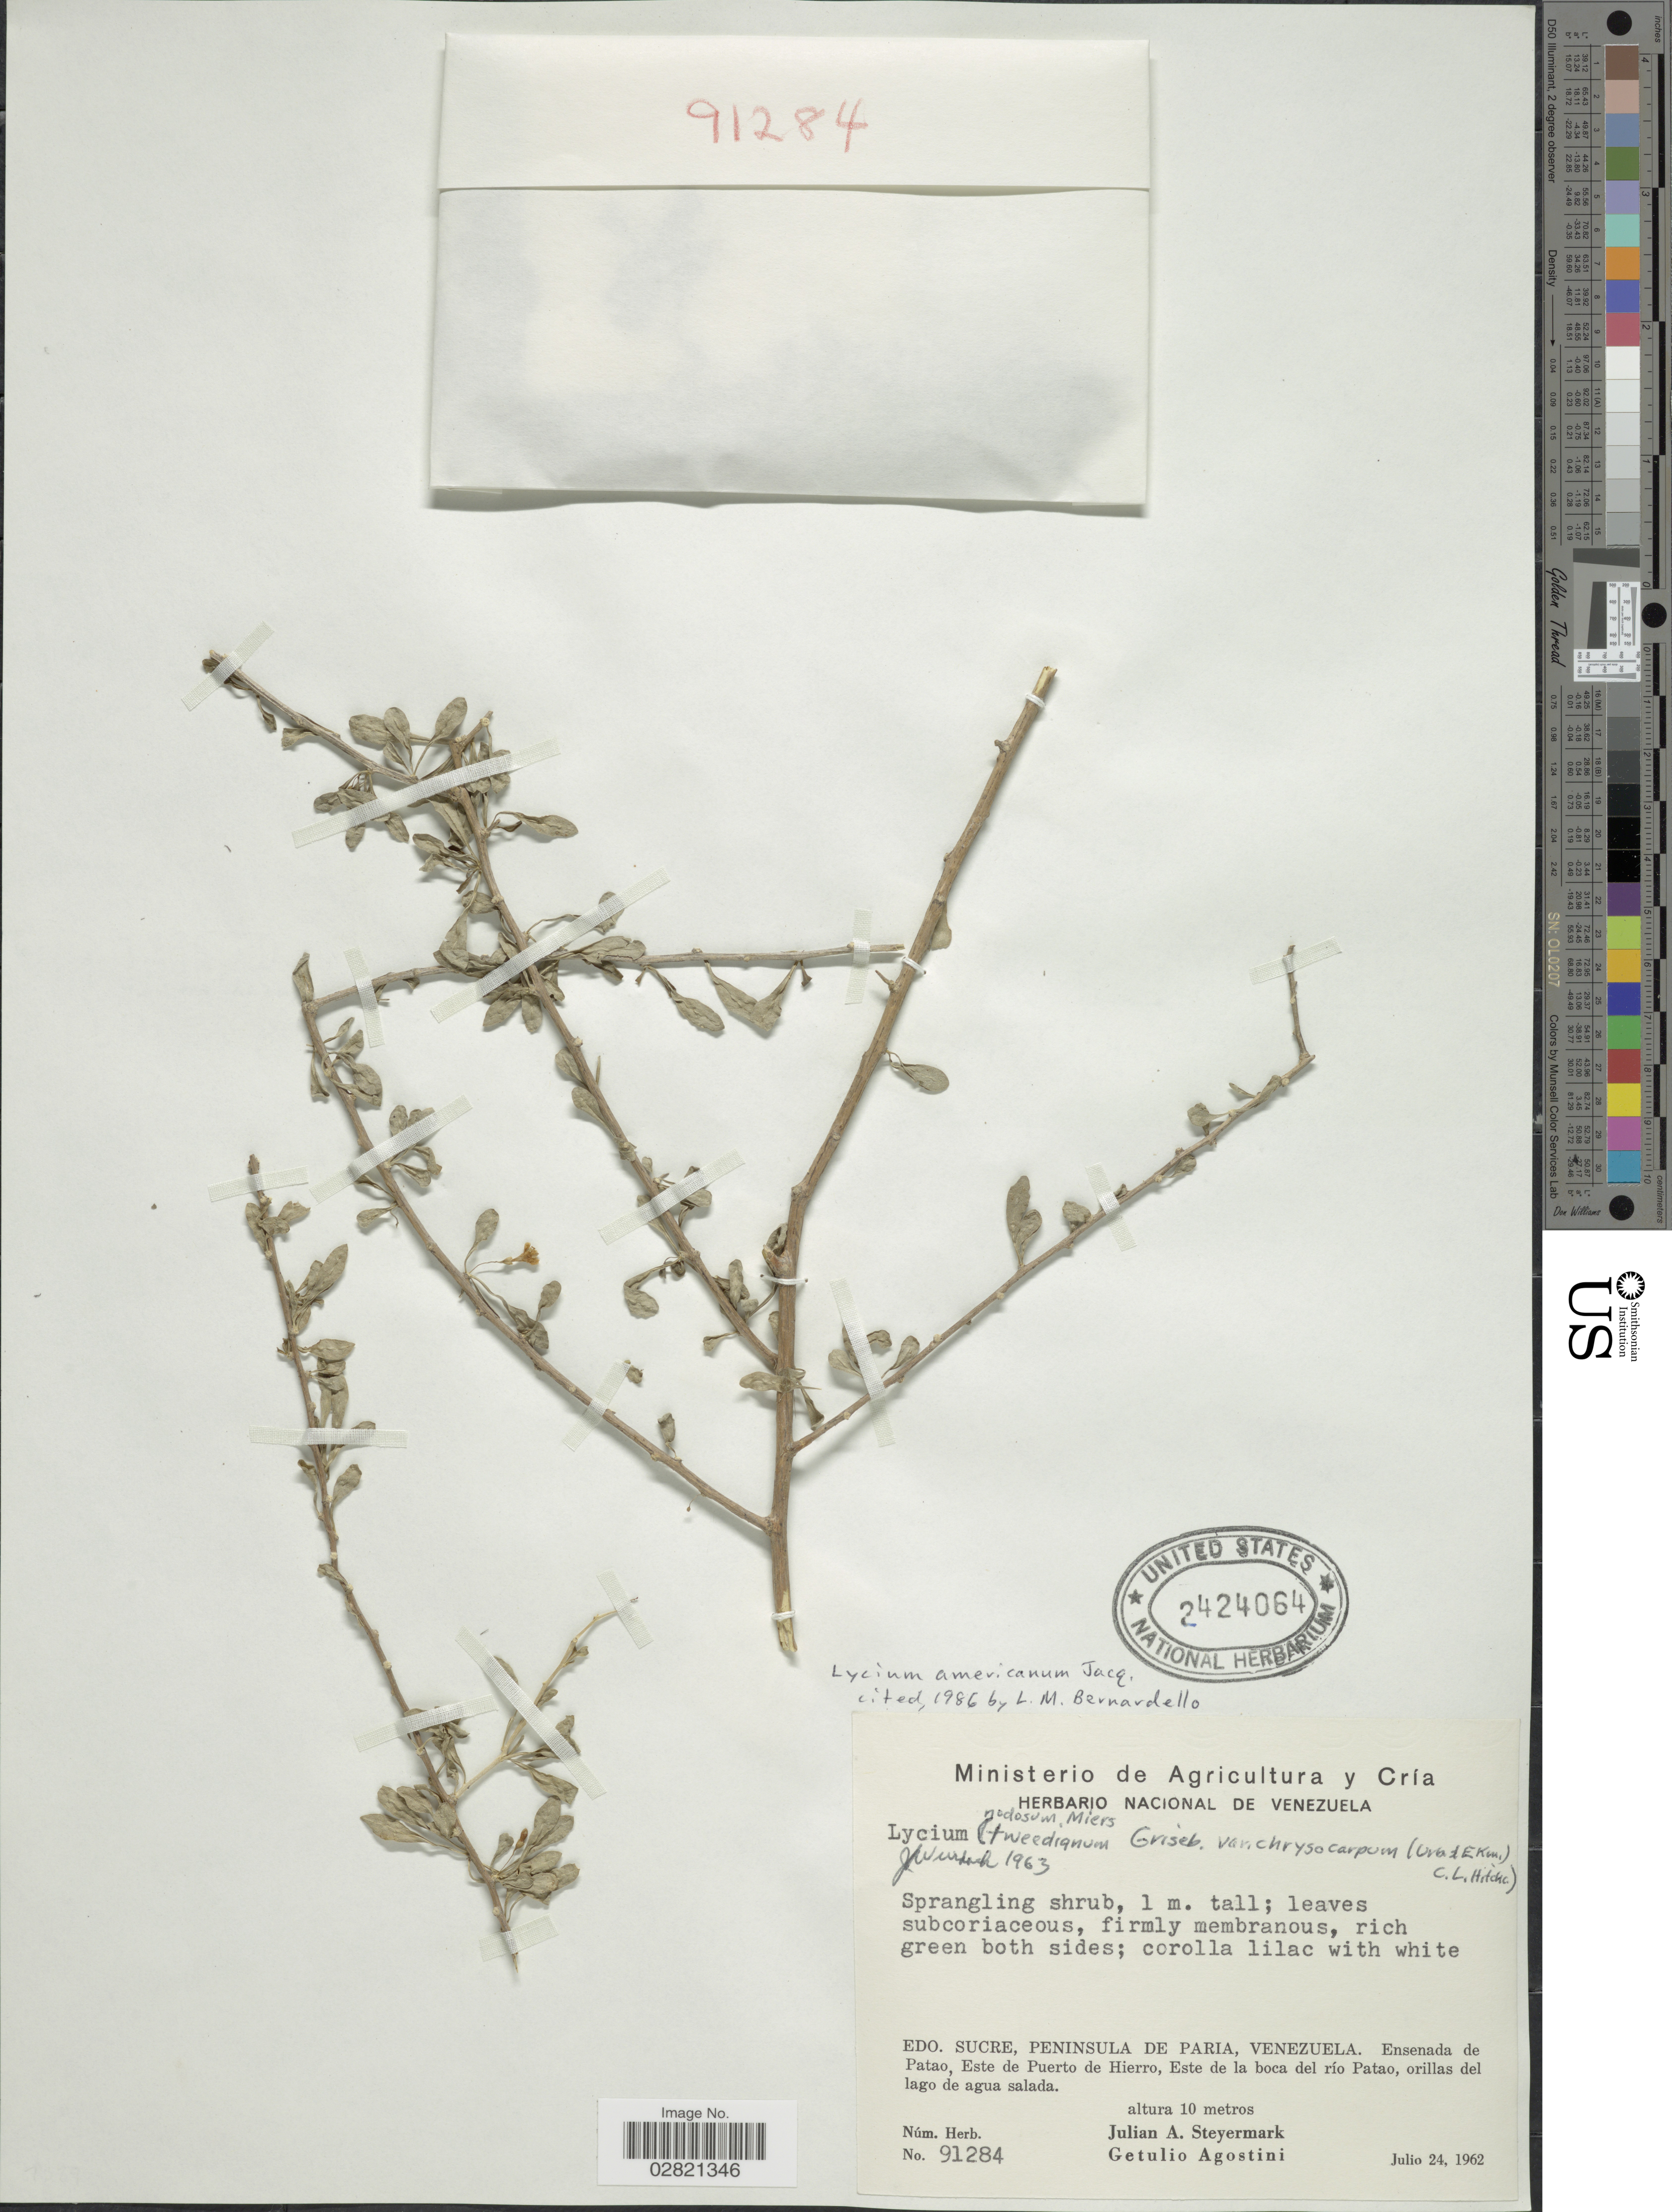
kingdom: Plantae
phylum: Tracheophyta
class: Magnoliopsida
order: Solanales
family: Solanaceae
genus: Lycium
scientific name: Lycium americanum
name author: Jacq.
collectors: J. Steyermark & G. Agostini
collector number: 91284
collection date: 1962-07-24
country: Venezuela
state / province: Sucre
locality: Peninsula de Paria, Ensenada de Patao, Este de Puerto de Hierro, Este de la boca del río Patao, orillas del lago de agua salada.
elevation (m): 10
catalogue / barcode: US 2424064